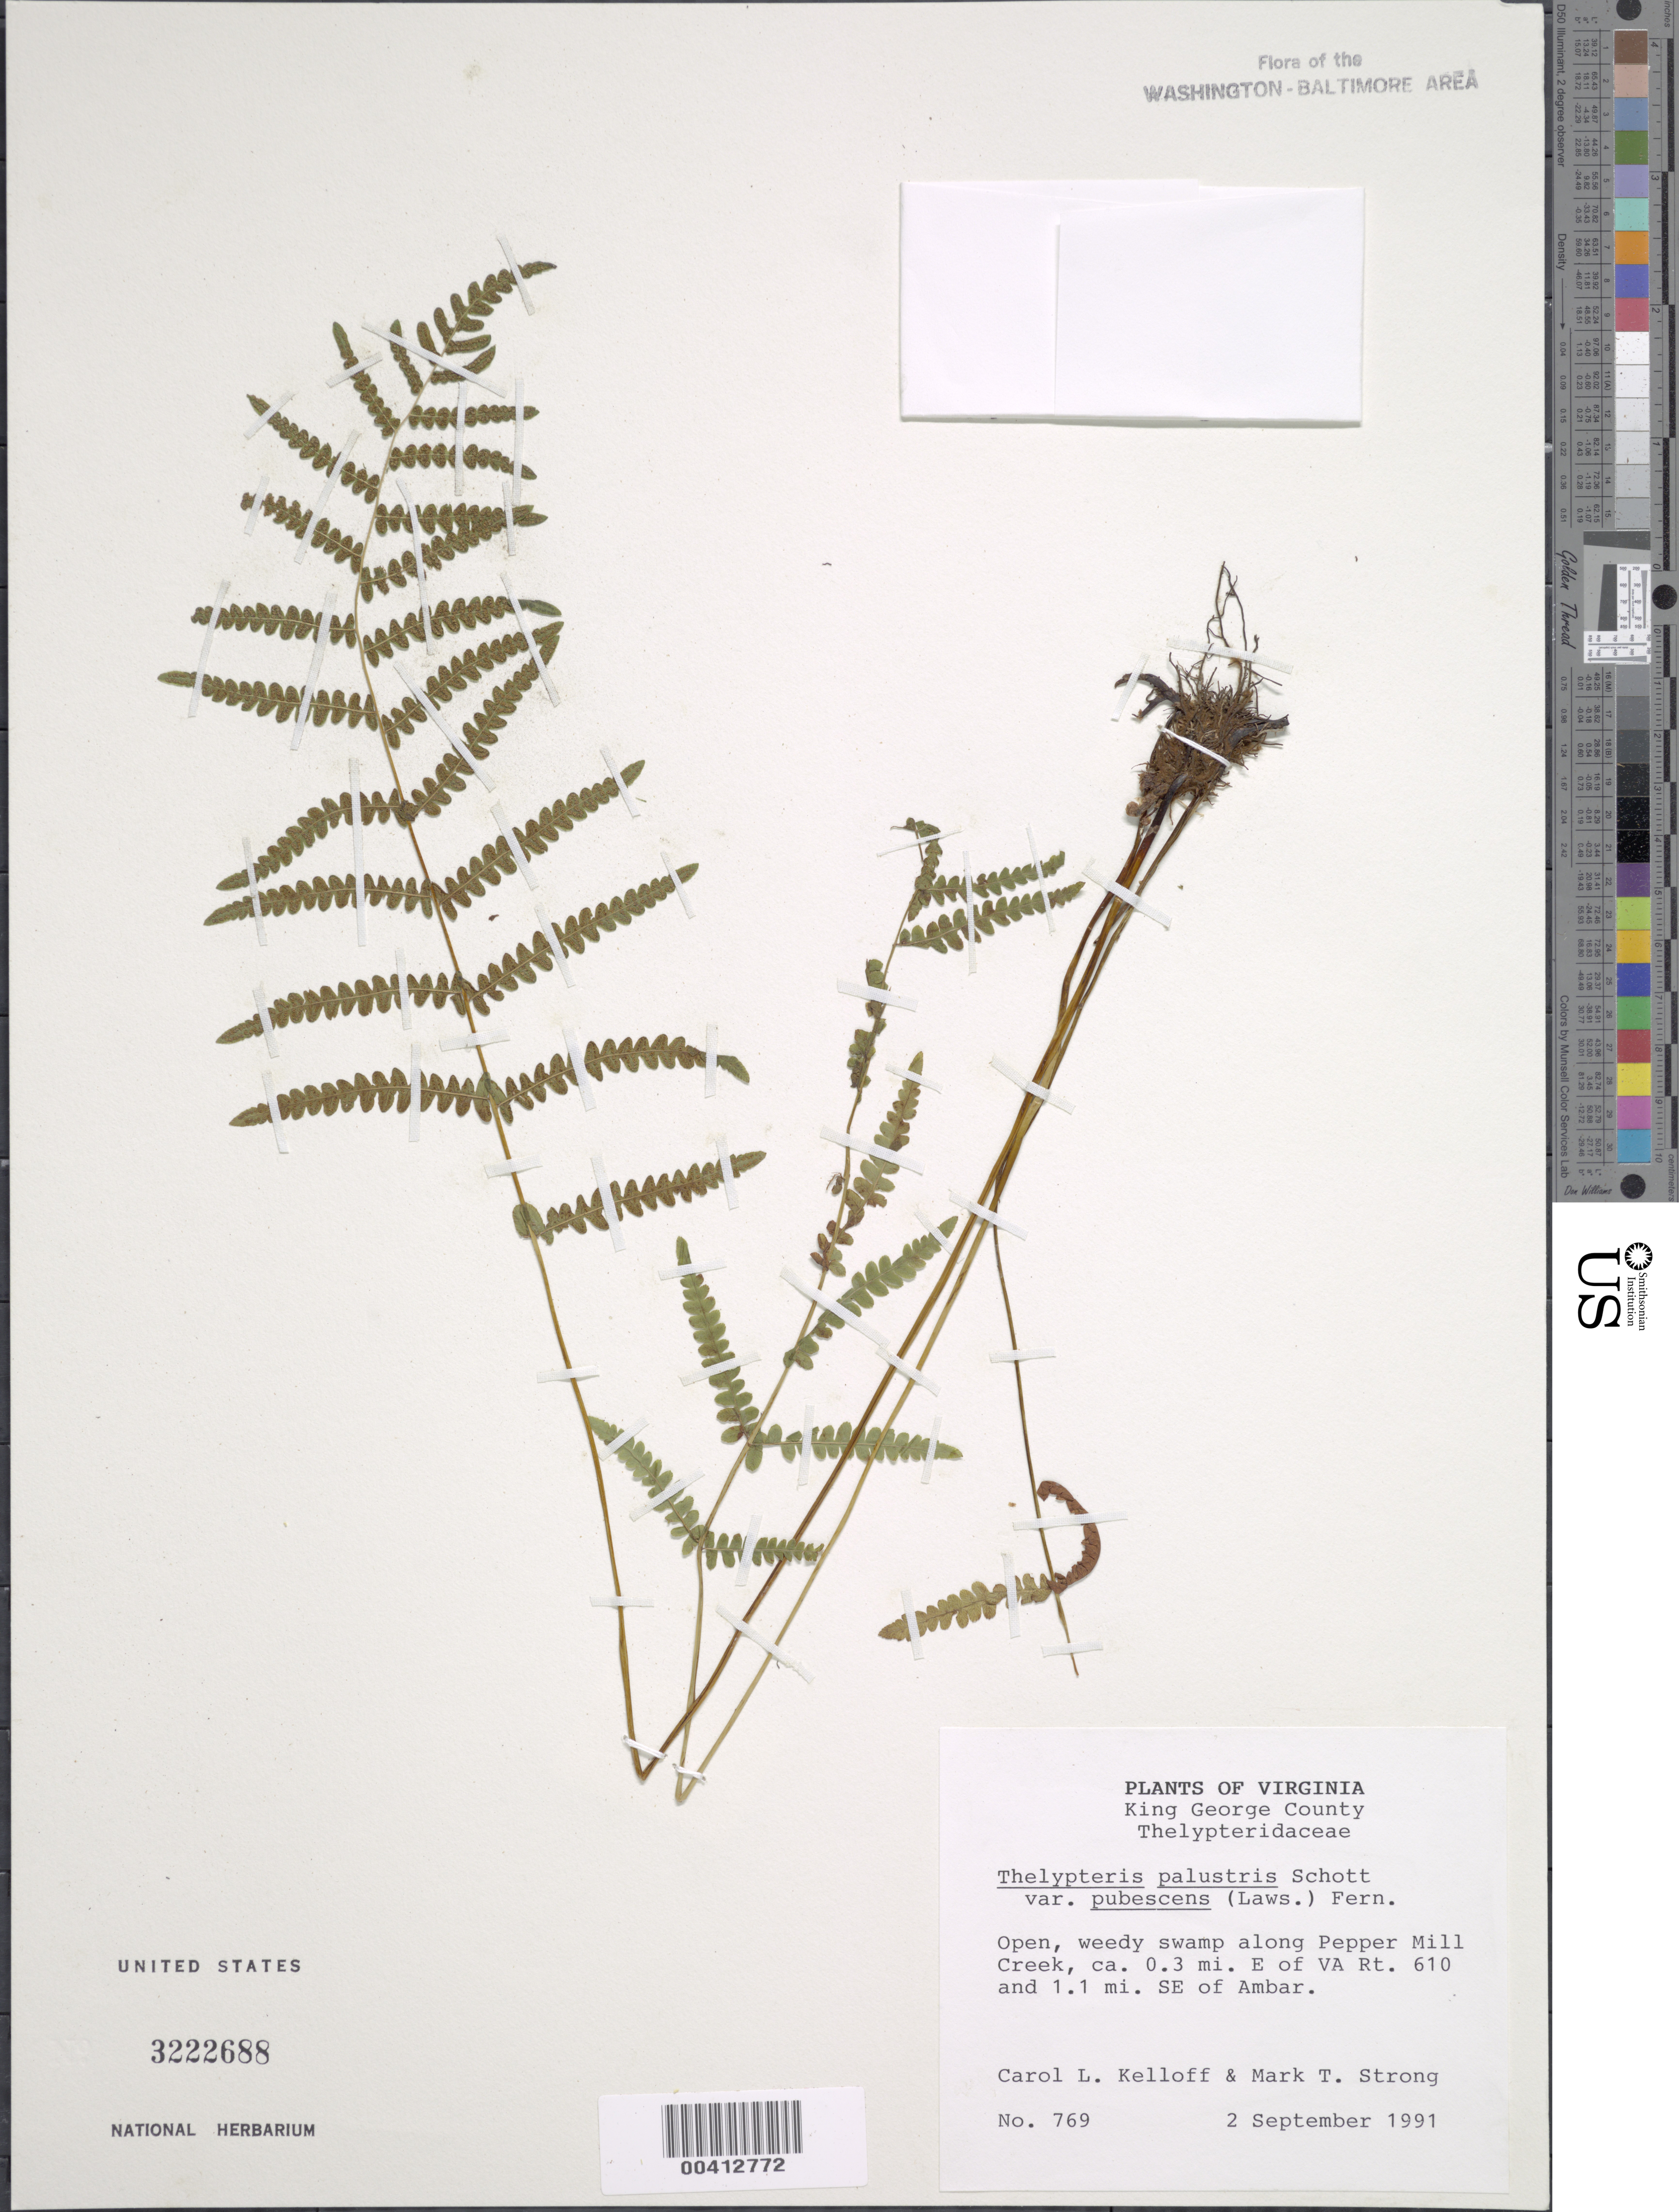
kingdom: Plantae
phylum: Tracheophyta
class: Polypodiopsida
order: Polypodiales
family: Thelypteridaceae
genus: Thelypteris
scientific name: Thelypteris palustris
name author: (Salisb.) Schott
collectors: C. L. Kelloff & M. T. Strong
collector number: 769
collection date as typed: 02 Sep 1991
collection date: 1991-09-02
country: United States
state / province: Virginia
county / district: King George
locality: Se of Ambar, E of Va Rt 610, along Pepper Mill Creek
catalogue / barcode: US 3222688